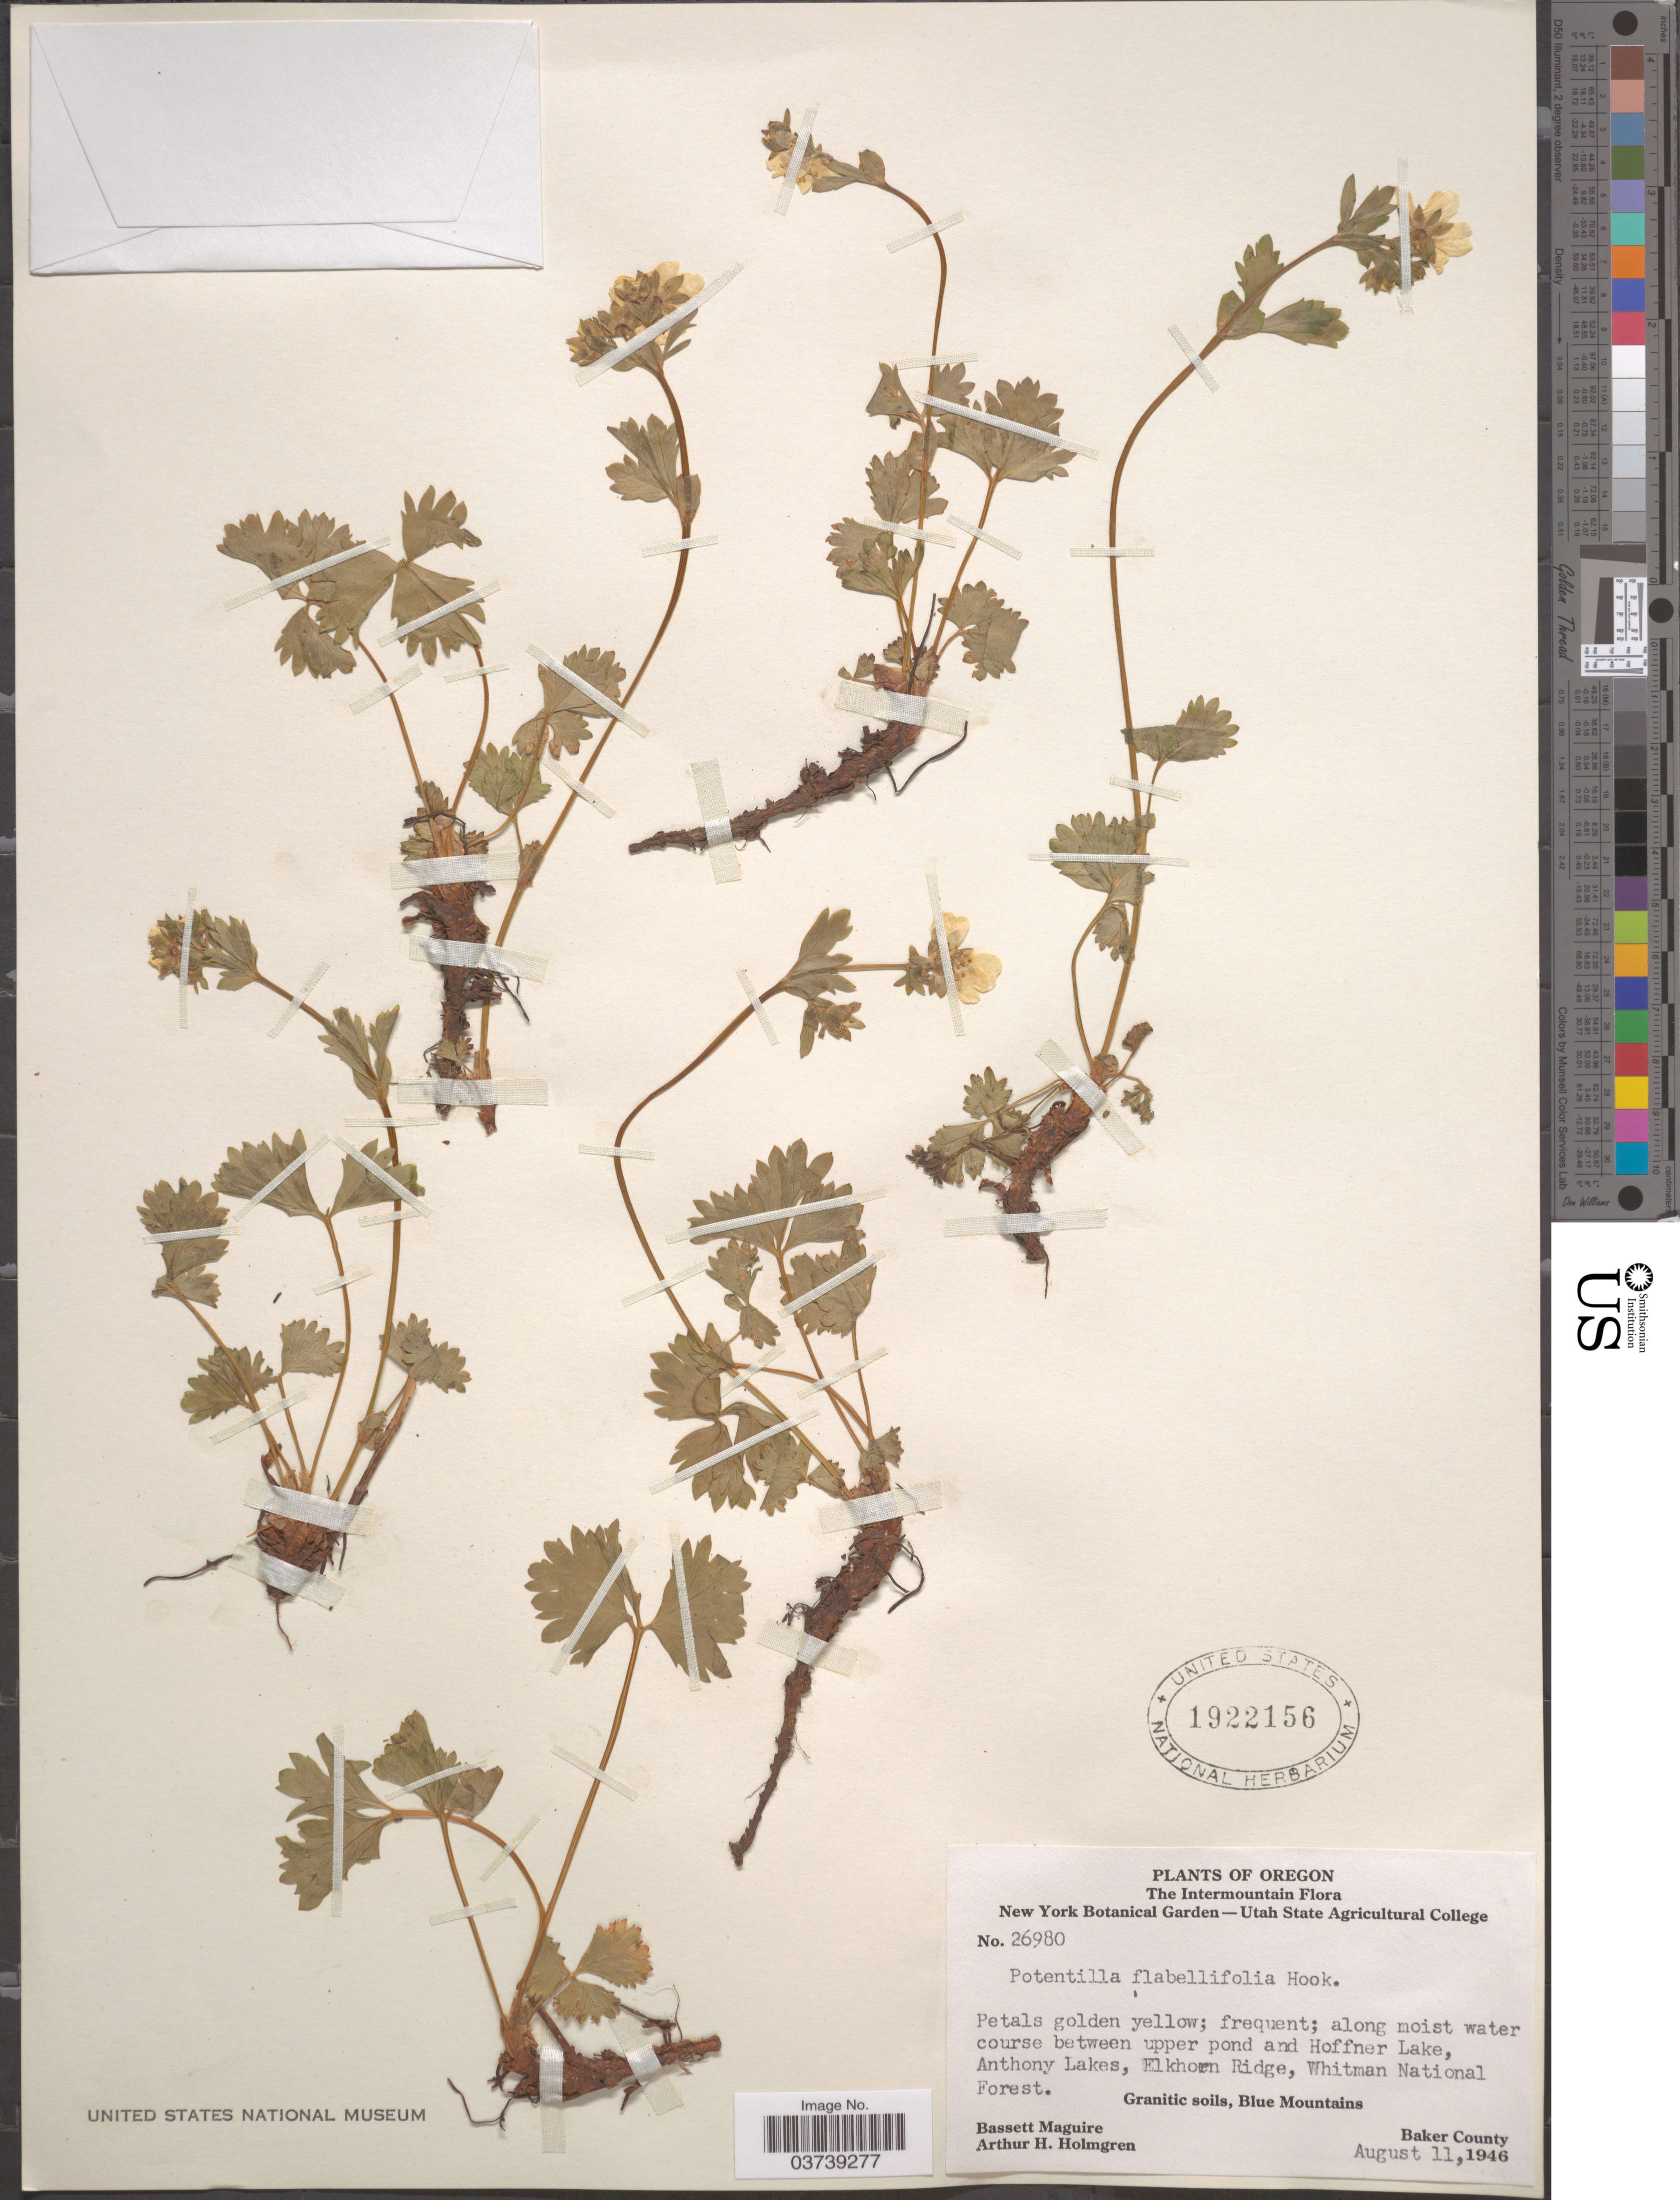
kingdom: Plantae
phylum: Tracheophyta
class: Magnoliopsida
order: Rosales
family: Rosaceae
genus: Potentilla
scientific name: Potentilla flabellifolia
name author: Hook. ex Torr. & A. Gray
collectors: B. Maguire & A. H. Holmgren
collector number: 26980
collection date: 1946-08-11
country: United States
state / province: Oregon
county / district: Baker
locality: Along moist water course between upper pond and Hoffner Lake, Anthony Lakes, Elkhorn Ridge, Whitman National Forest. Granitic soils, Blue Mountains. Baker County.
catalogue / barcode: US 1922156